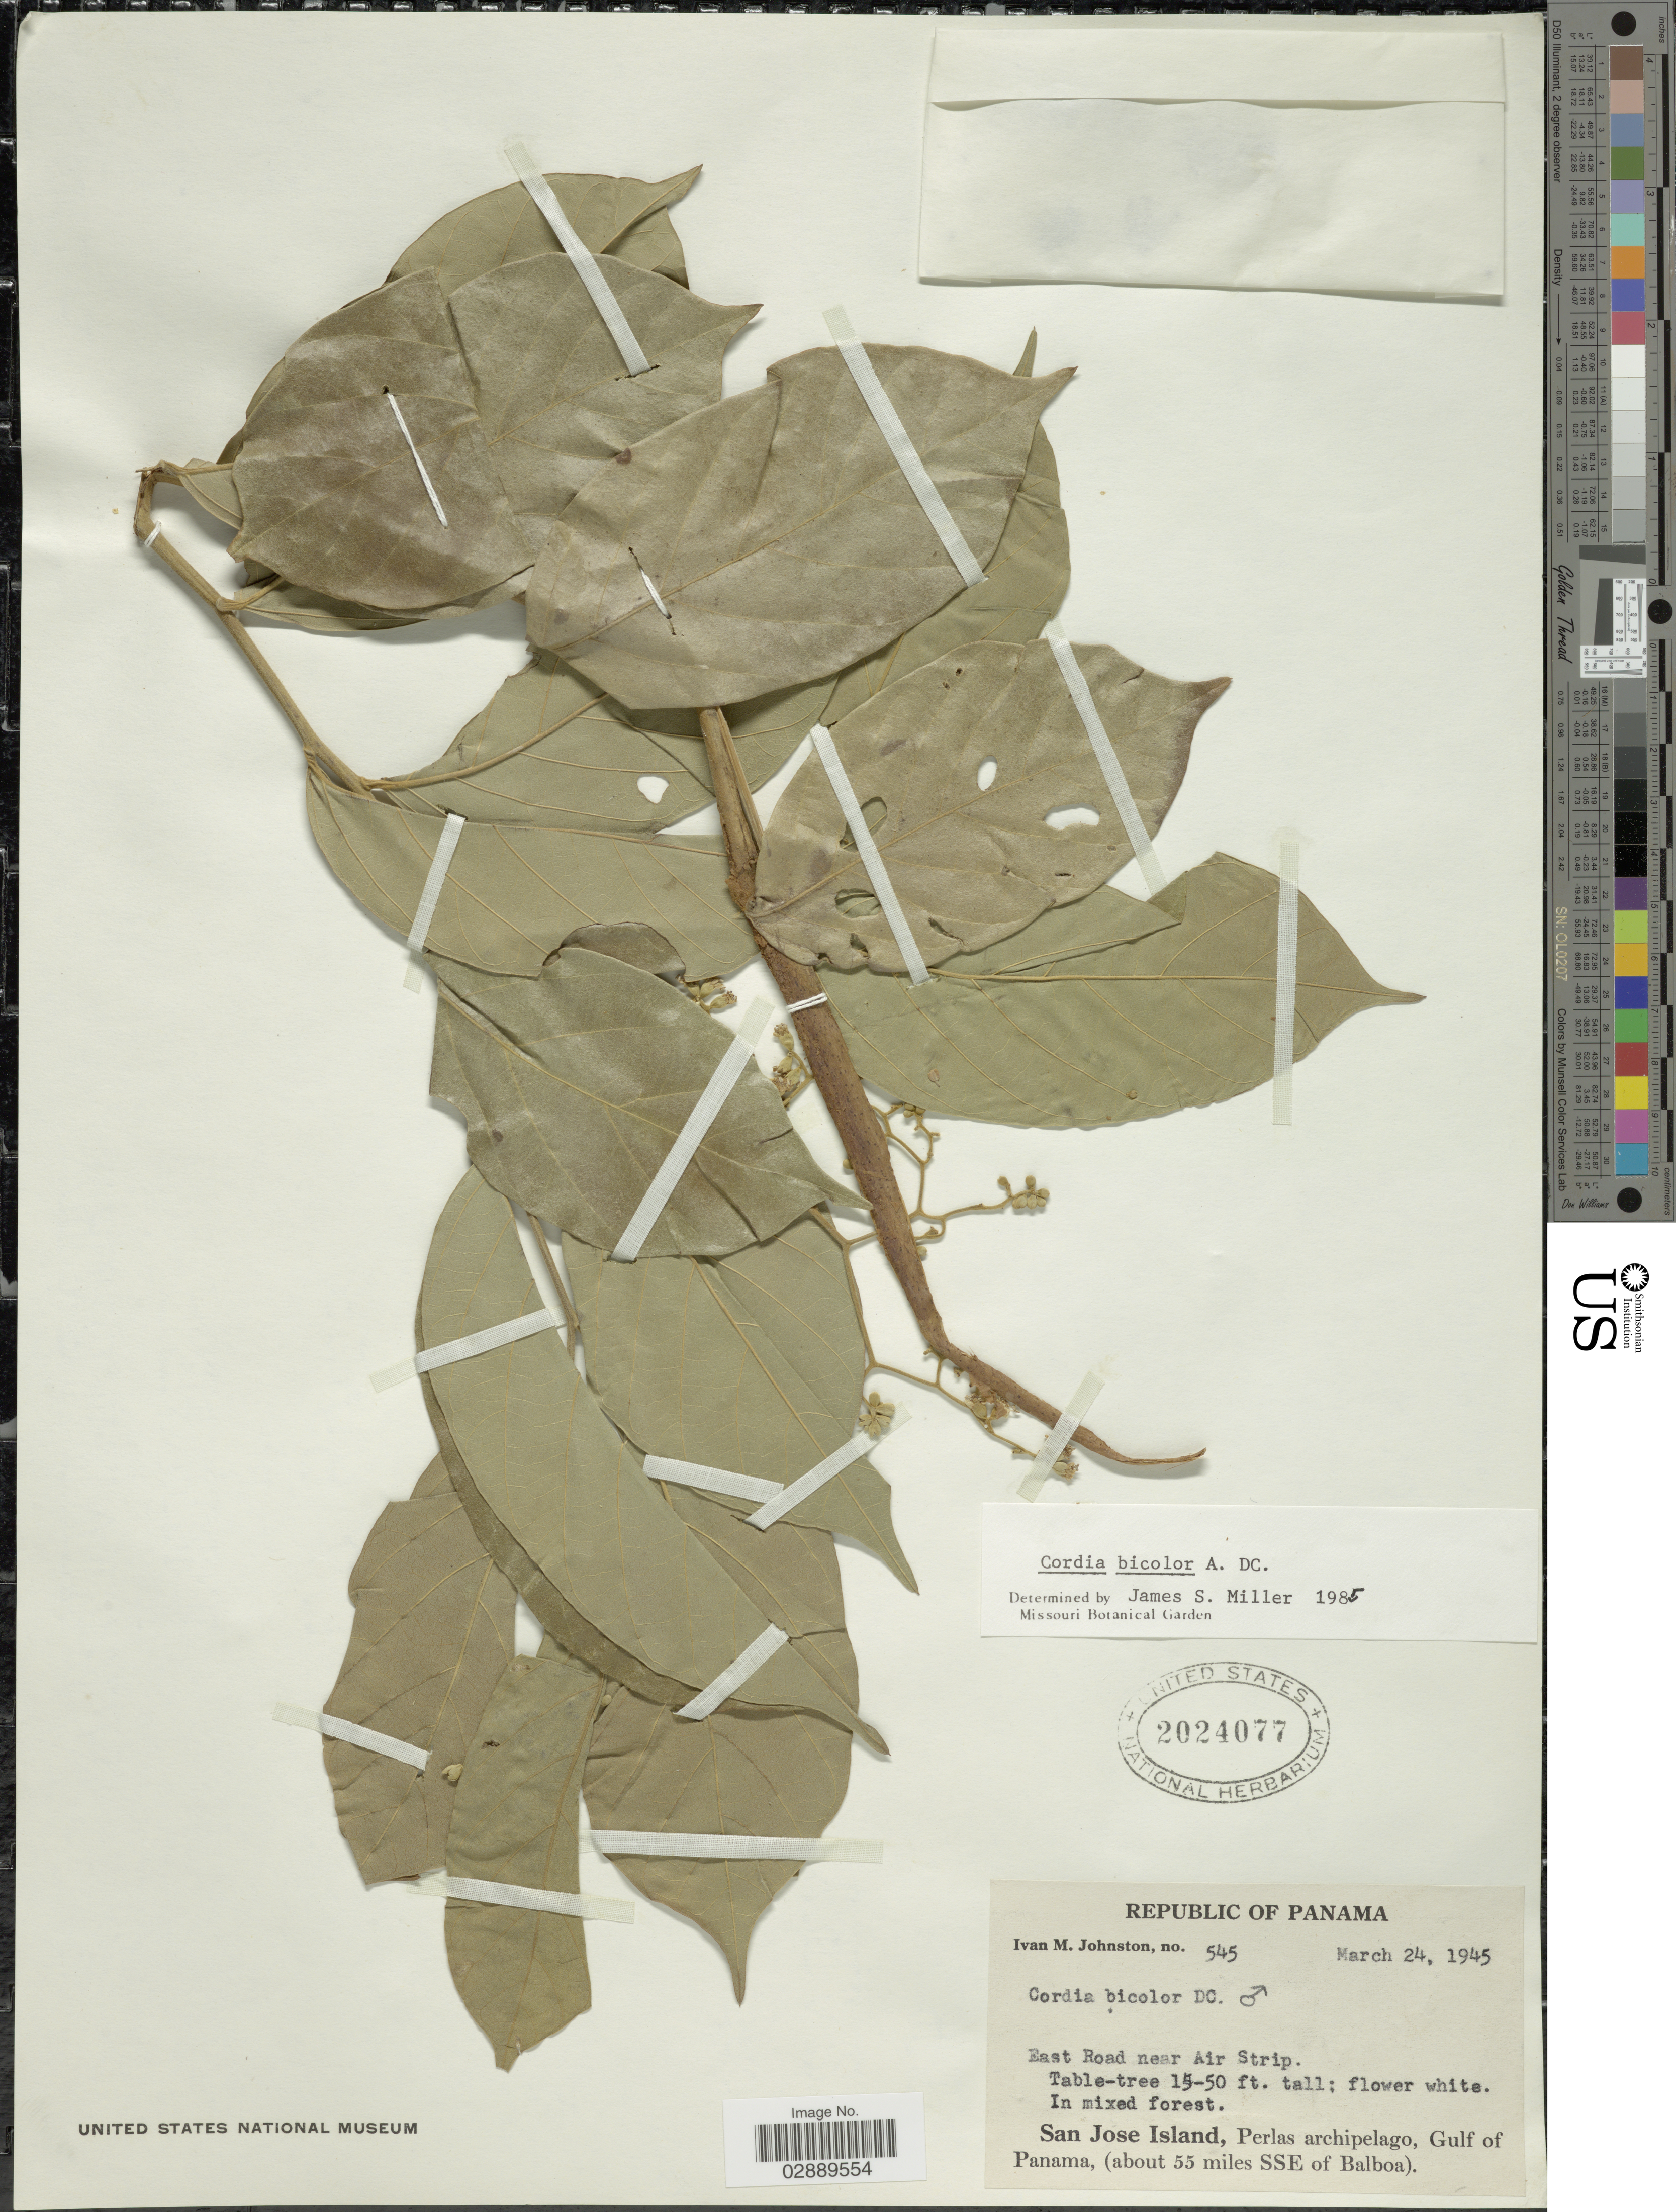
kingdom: Plantae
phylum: Tracheophyta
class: Magnoliopsida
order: Boraginales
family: Cordiaceae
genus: Cordia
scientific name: Cordia bicolor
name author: A. DC.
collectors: I.M. Johnston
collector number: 545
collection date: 1945-03-24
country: Panama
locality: East Road near Air Strip. San Jose Island, Perlas archipelago, Gulf of Panama, (about 55 miles SSE of Balboa).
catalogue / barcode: US 2024077